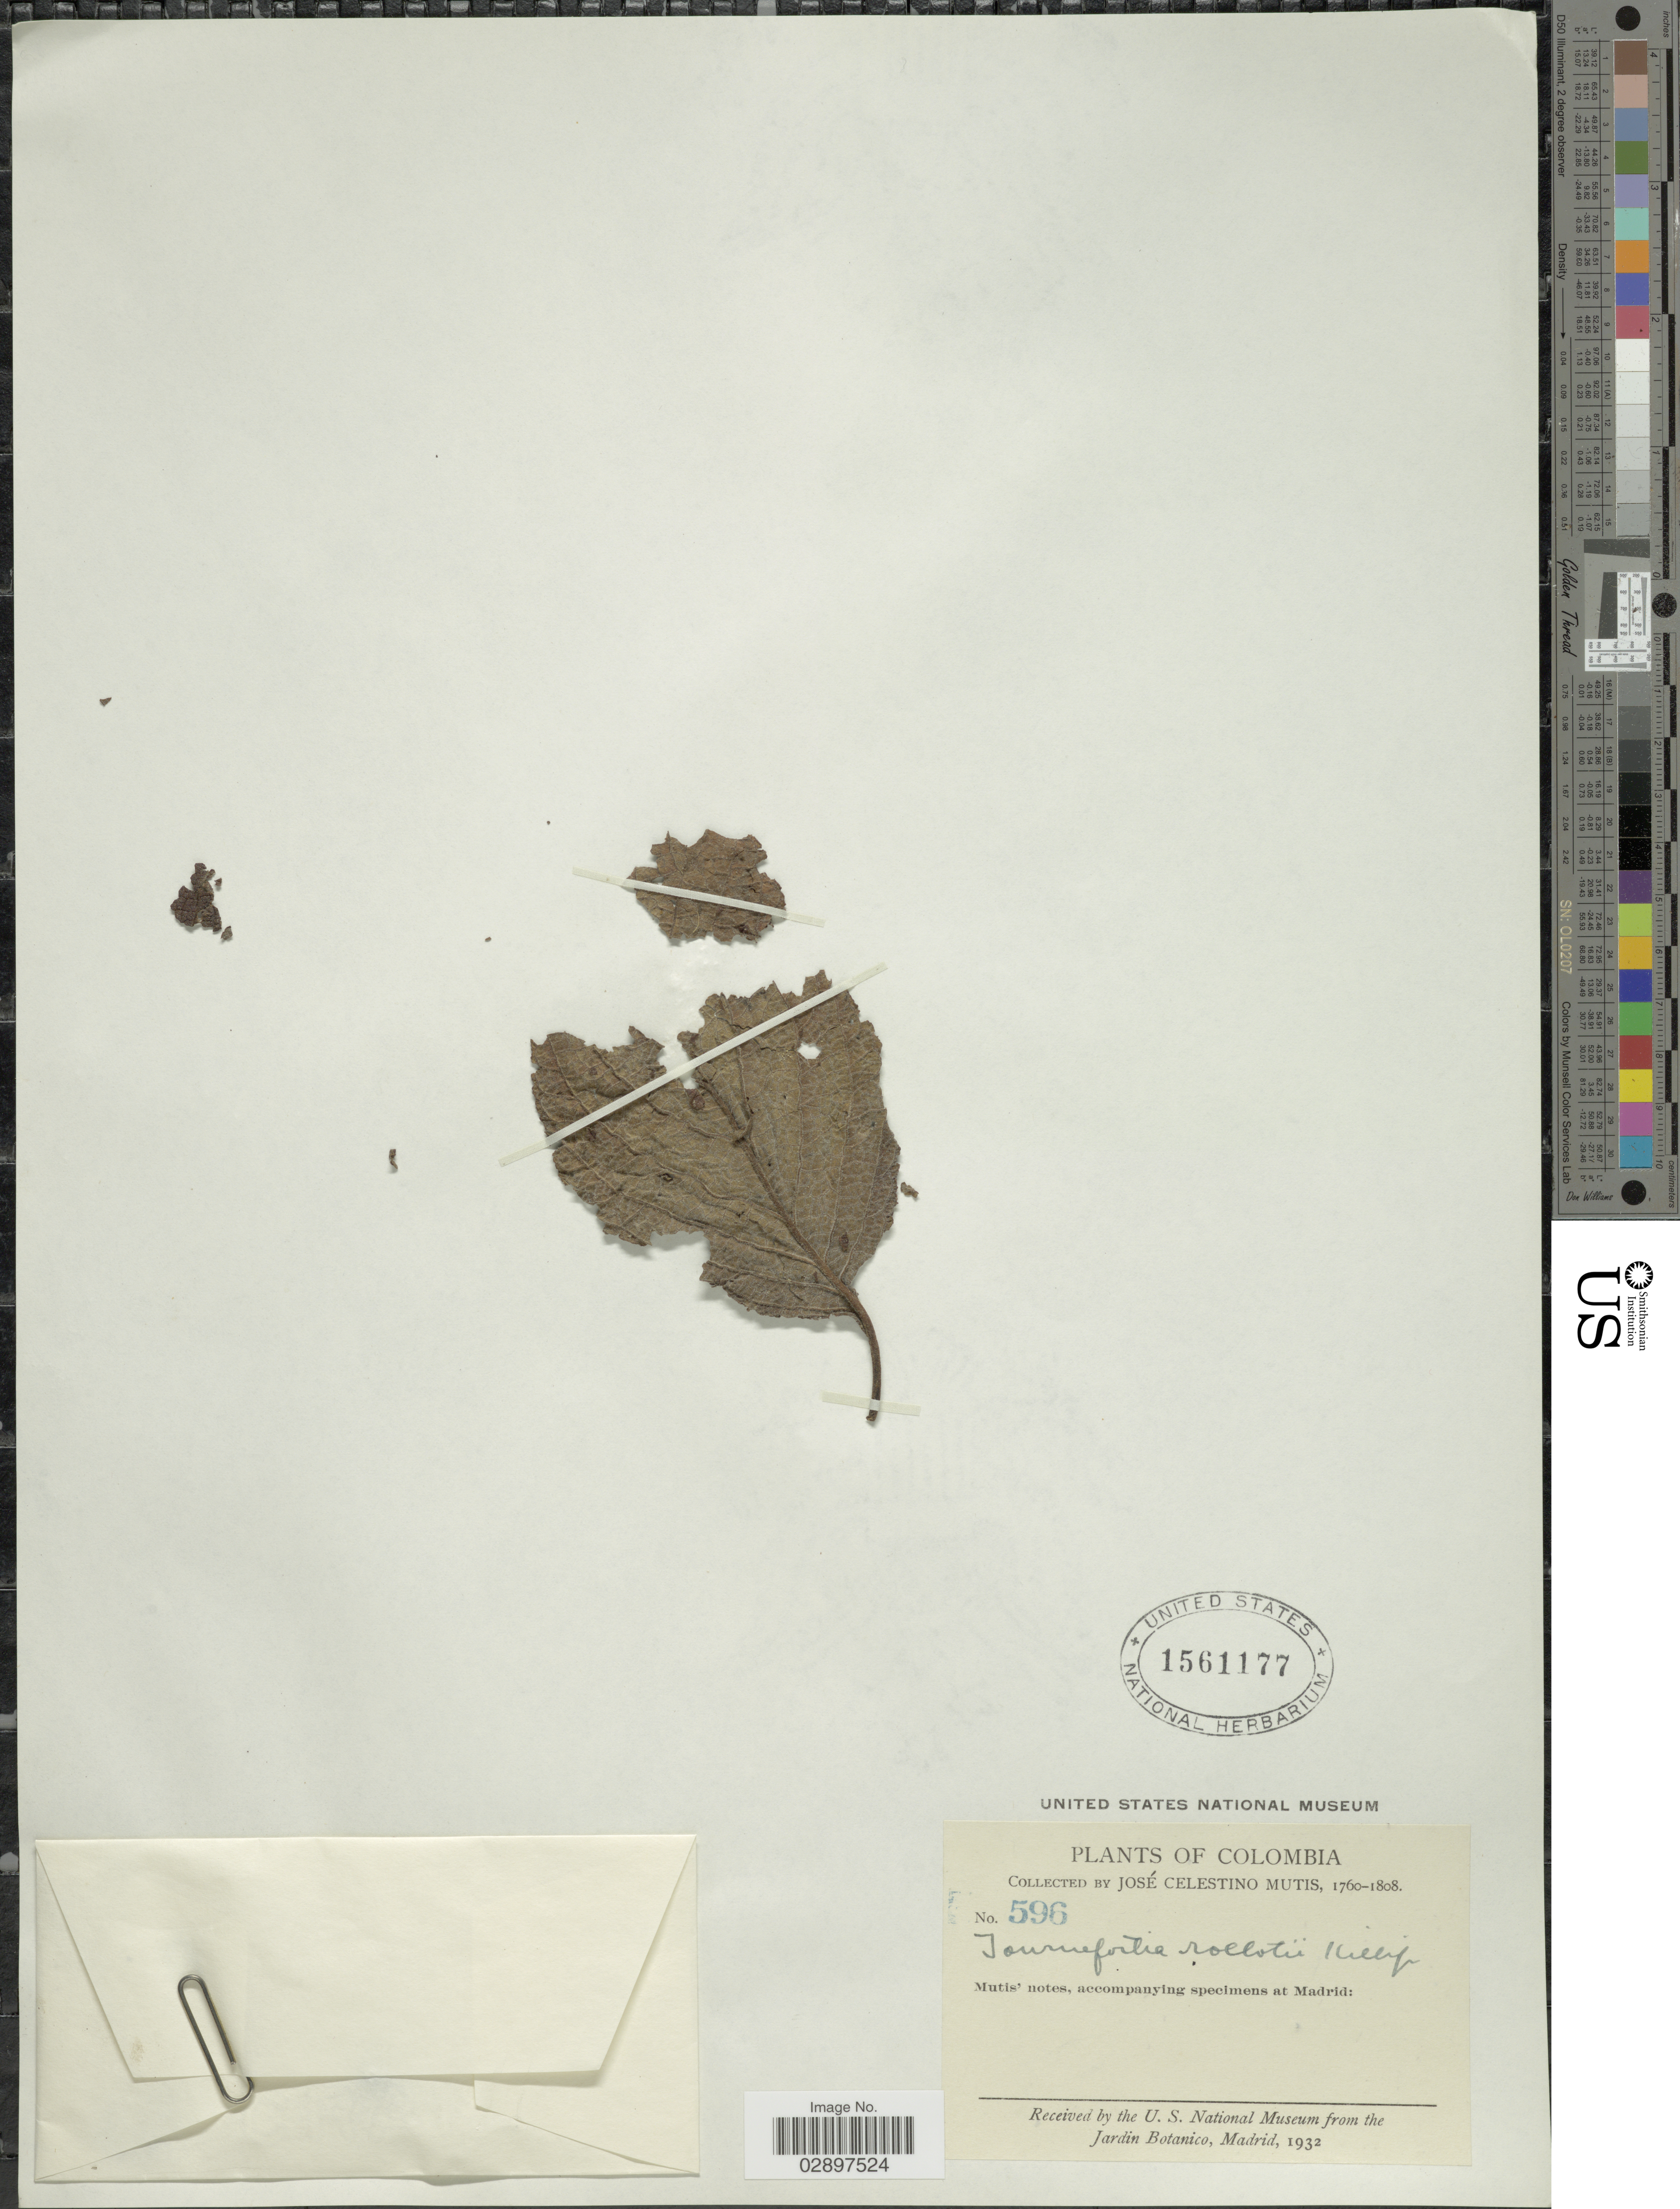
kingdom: Plantae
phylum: Tracheophyta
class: Magnoliopsida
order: Boraginales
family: Heliotropiaceae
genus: Tournefortia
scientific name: Tournefortia rollotii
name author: Killip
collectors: J. C. B. Mutis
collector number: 596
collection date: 1760/1808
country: Colombia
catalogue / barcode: US 1561177